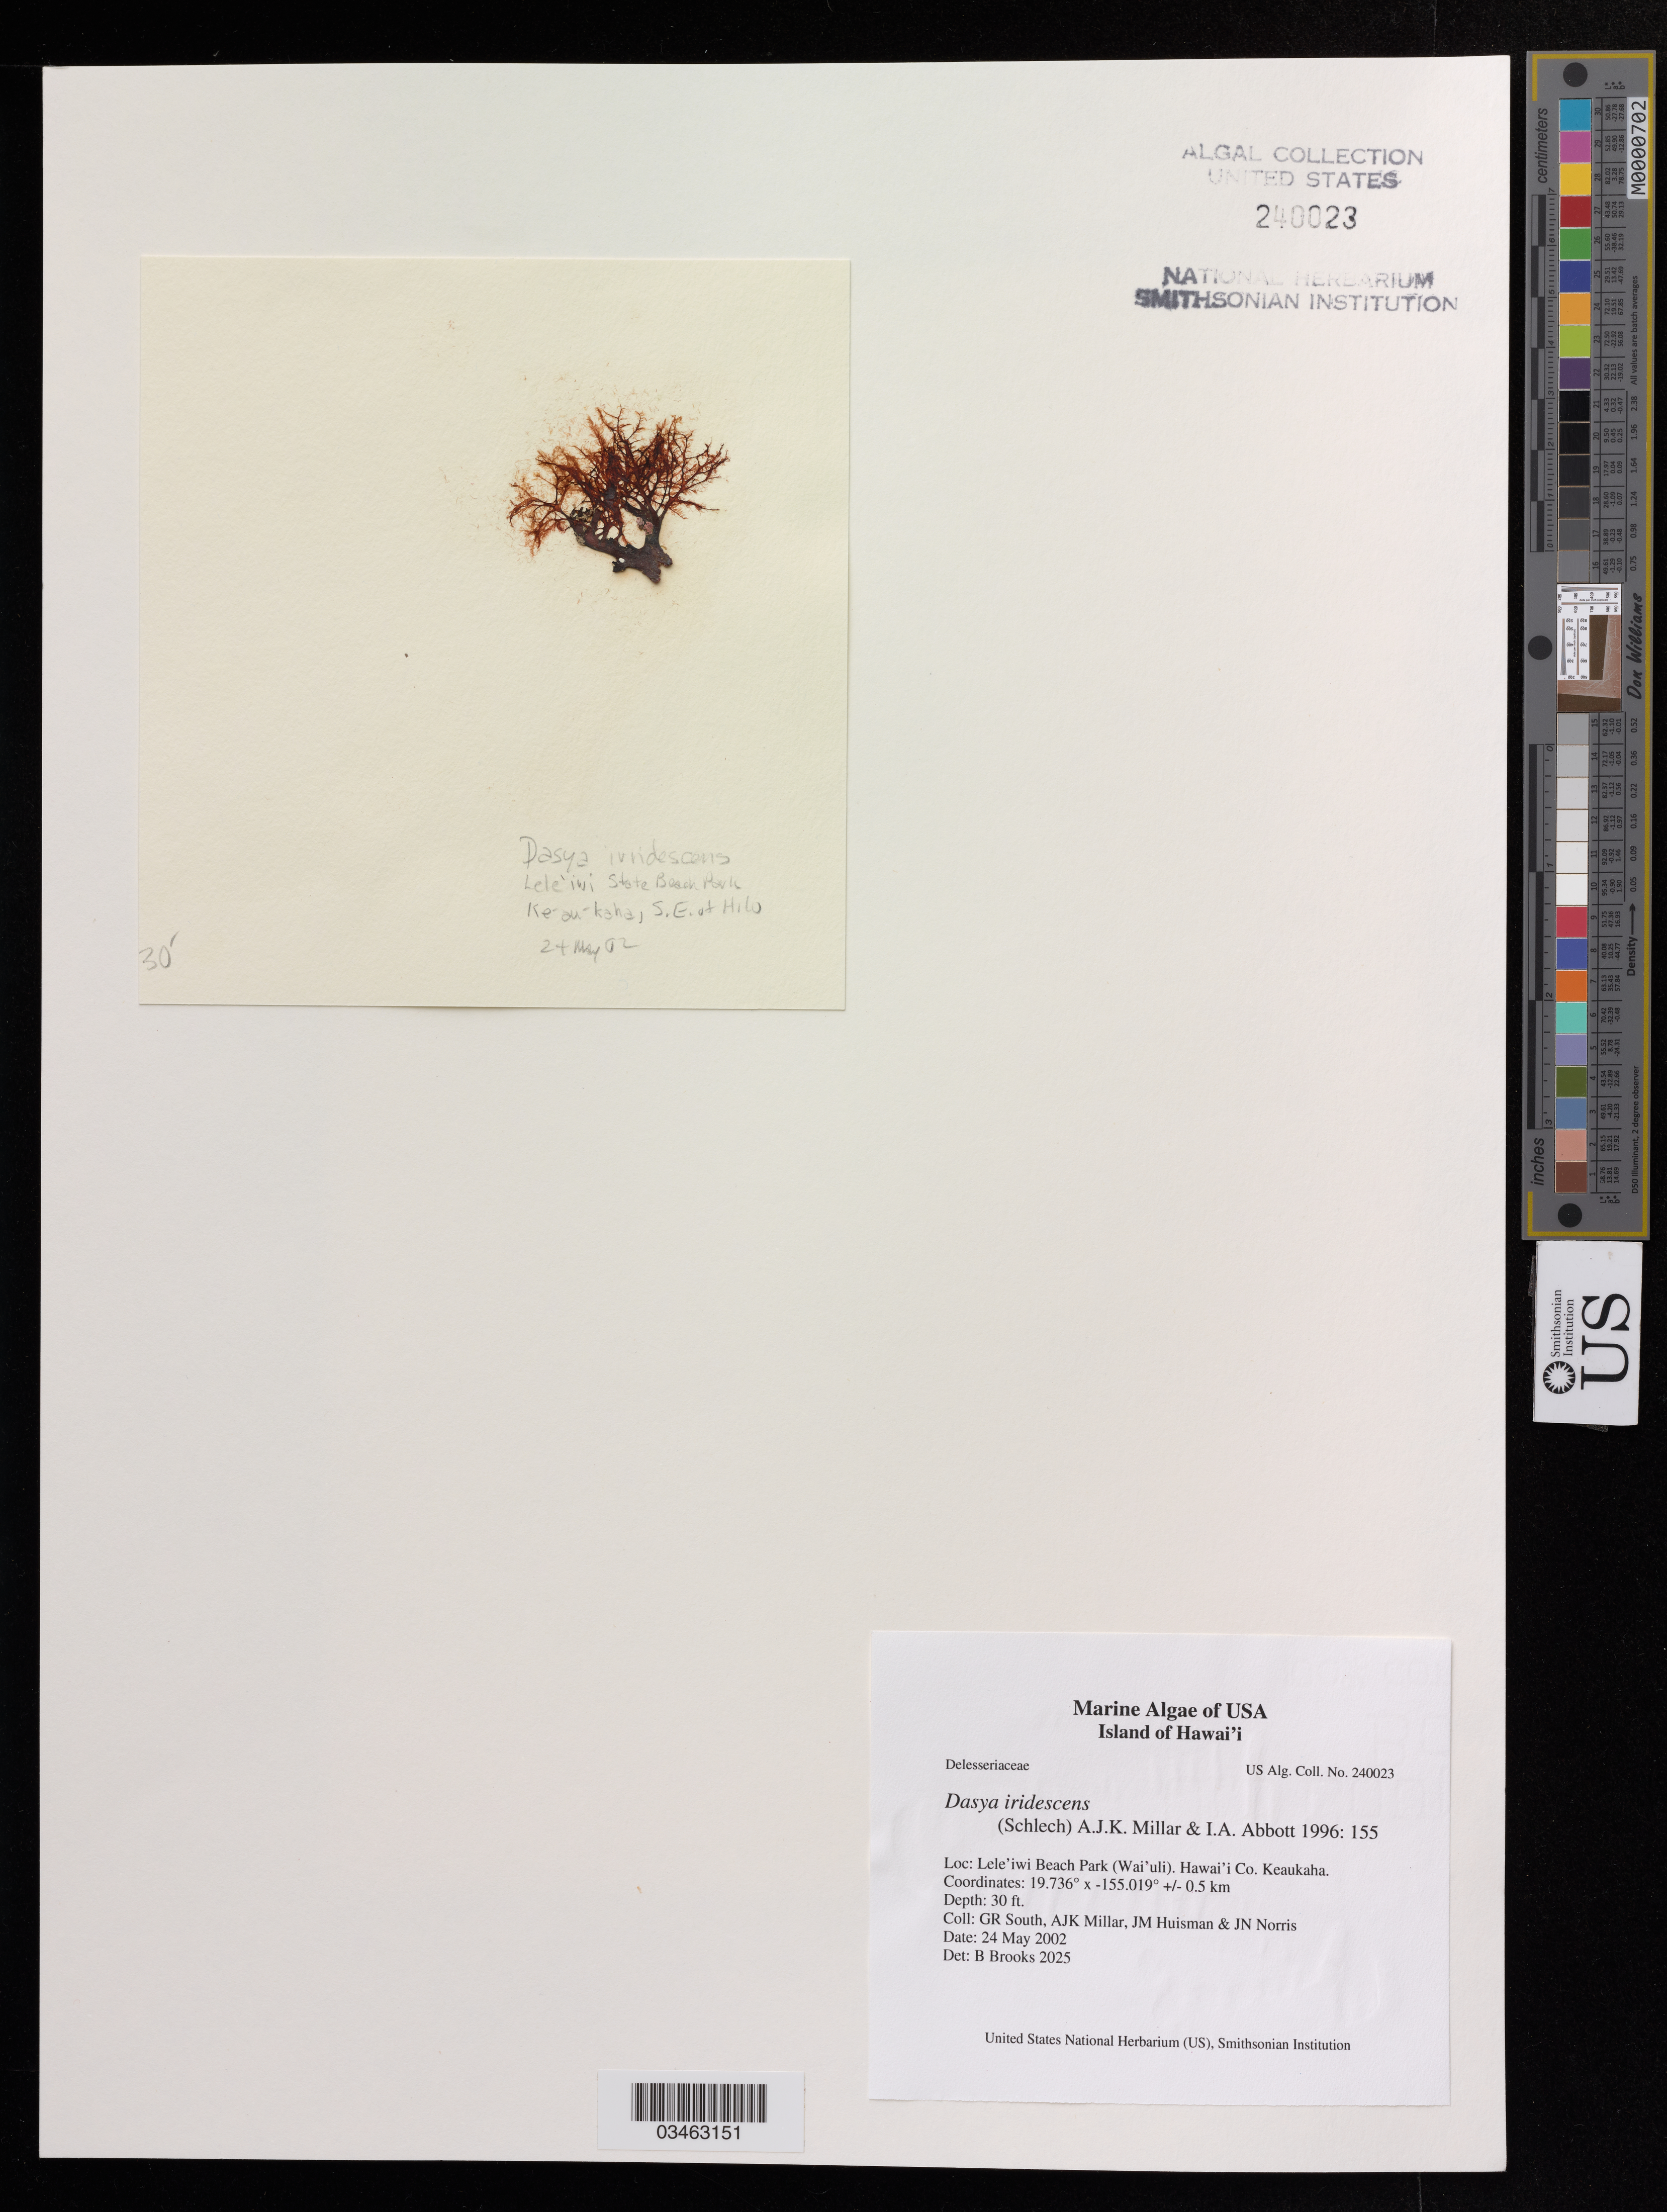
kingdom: Plantae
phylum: Rhodophyta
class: Florideophyceae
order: Ceramiales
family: Dasyaceae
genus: Dasya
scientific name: Dasya iridescens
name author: (Schlech) A.J.K. Millar & I.A. Abbott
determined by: Brooks, B. L., (BOT), Smithsonian Institution - National Museum of Natural History (UNITED STATES)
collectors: G. R. South, A. Millar, J. M. Huisman & J. Norris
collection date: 2002-05-24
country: United States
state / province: Hawaii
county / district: Hawaii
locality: Lele' iwi Beach Park (Wai' uli). Keaukaha.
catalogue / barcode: US 240023